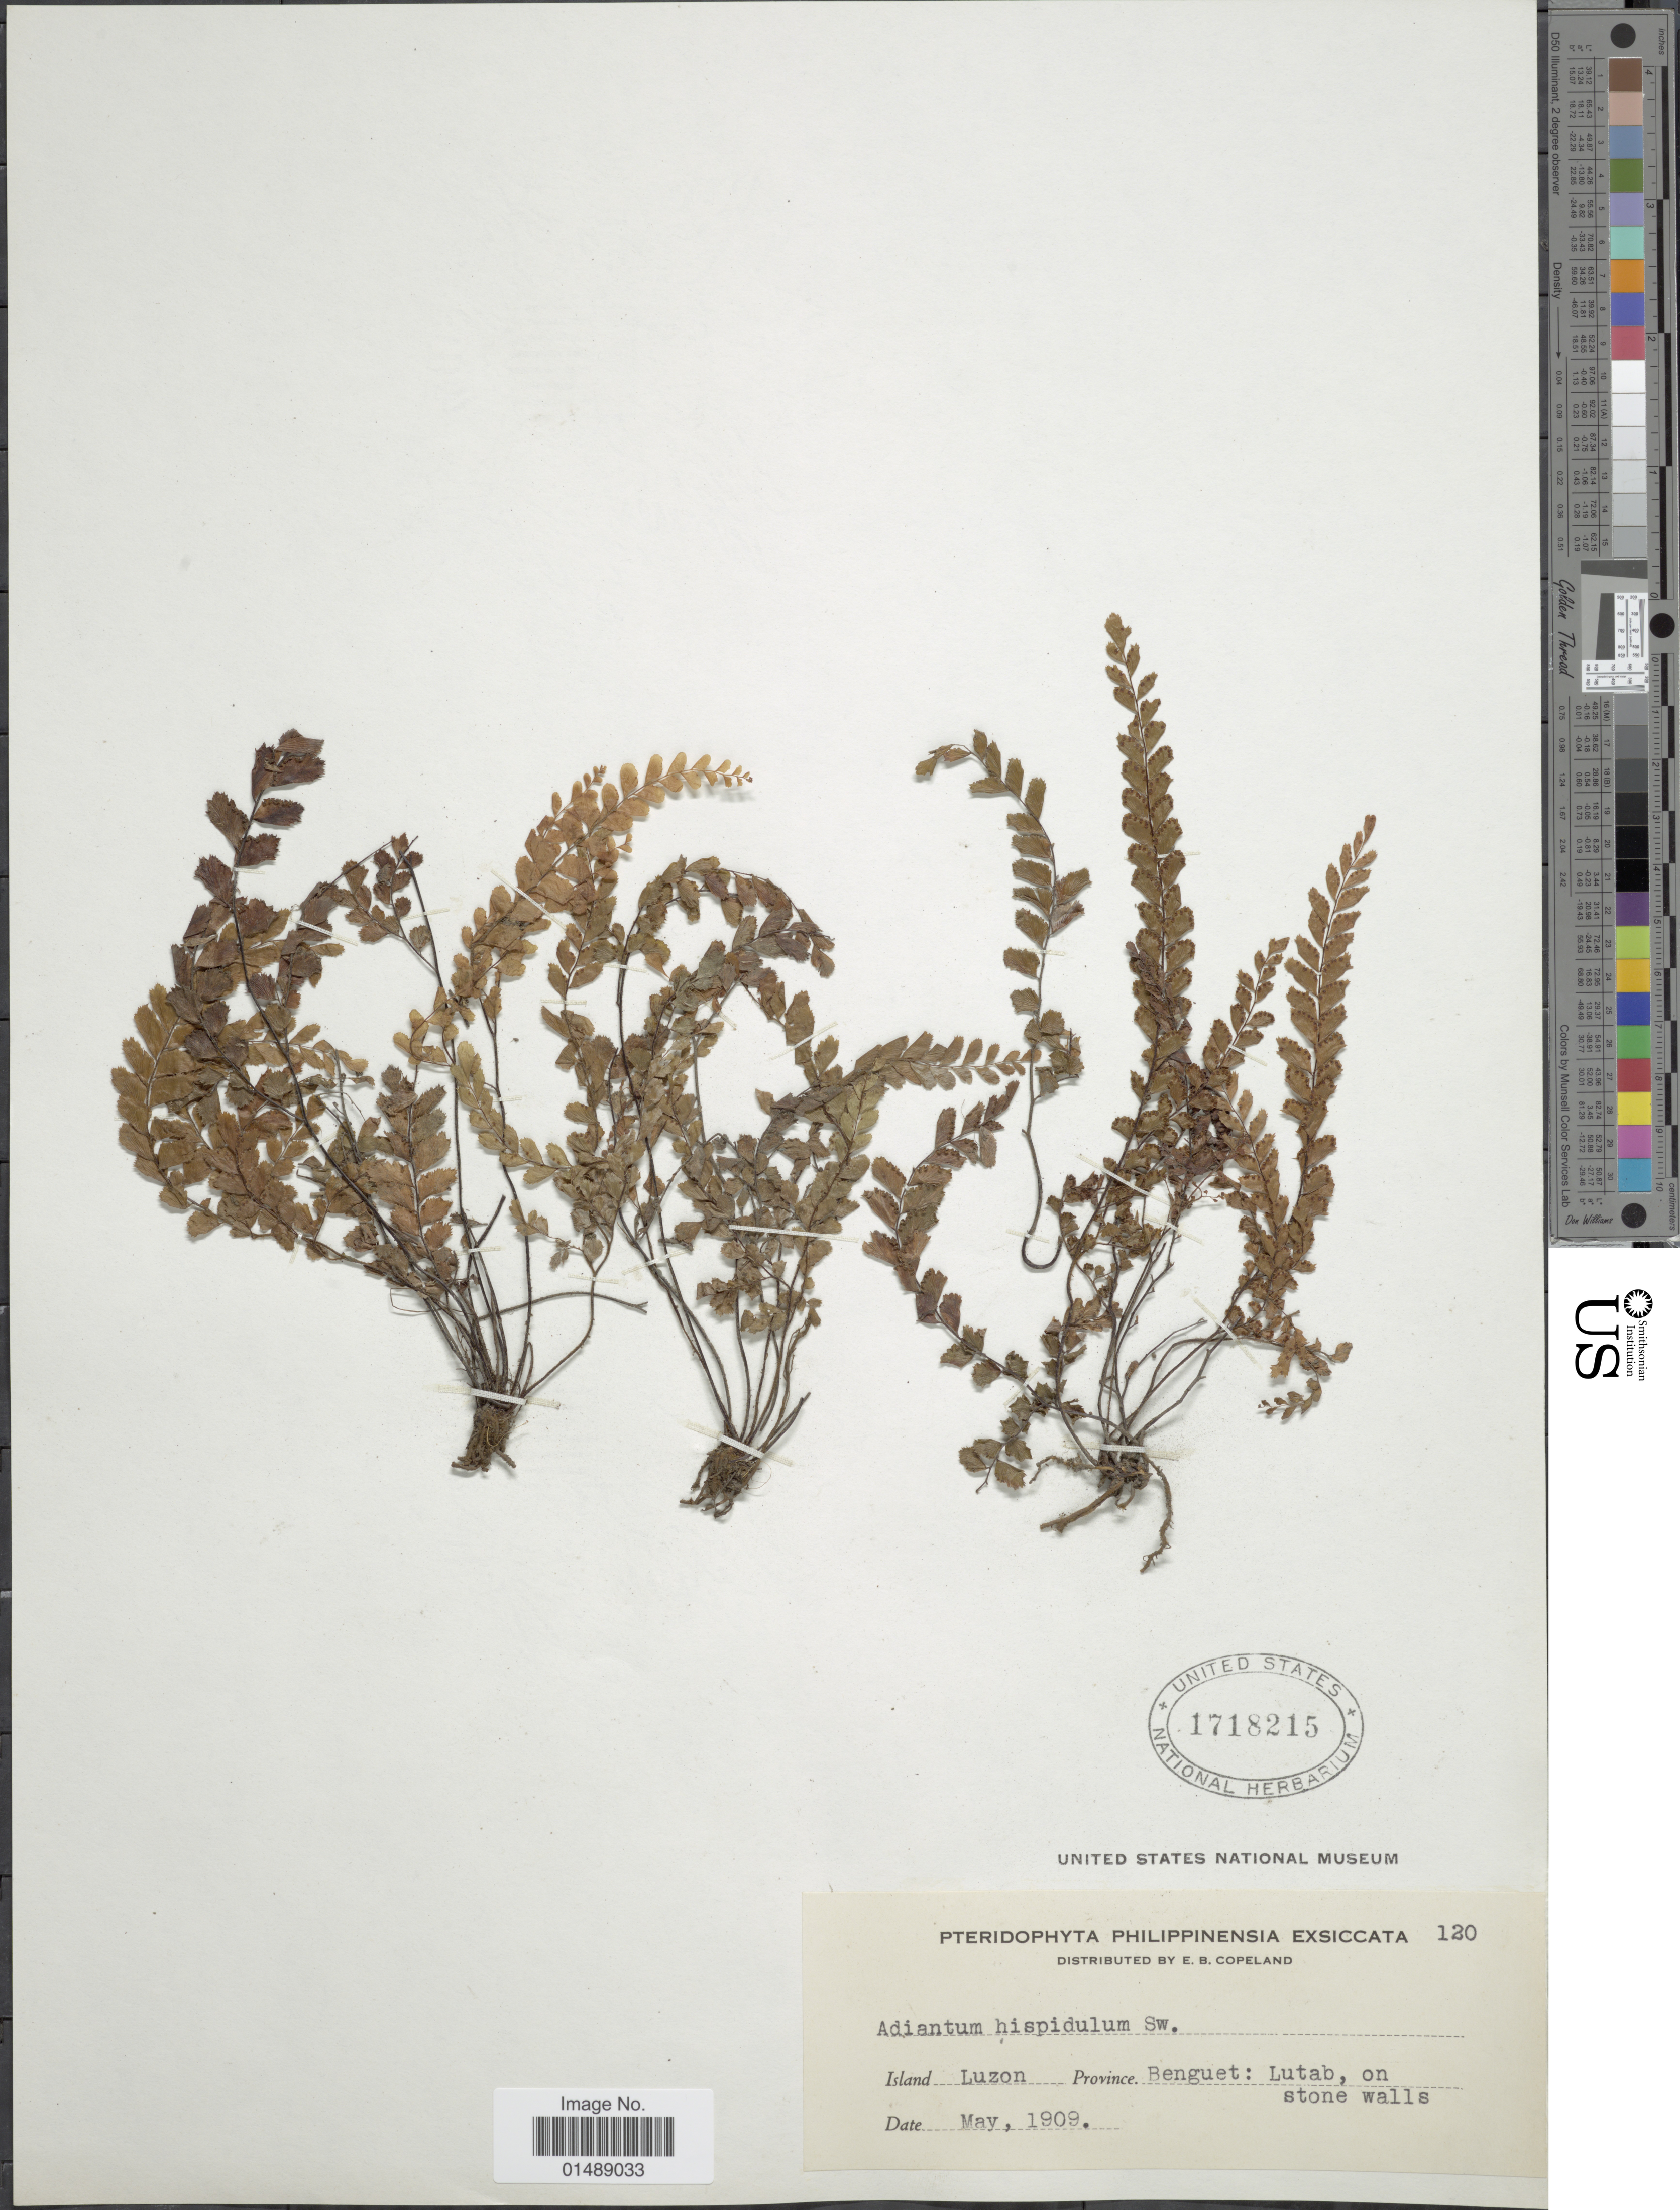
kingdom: Plantae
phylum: Tracheophyta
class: Polypodiopsida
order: Polypodiales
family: Pteridaceae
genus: Adiantum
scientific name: Adiantum hispidulum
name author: Sw.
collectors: E. B. Copeland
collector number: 120 *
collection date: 1909-05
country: Philippines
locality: Island Luzon, Province Benguet: Lutab, one stone walls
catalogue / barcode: US 1718215